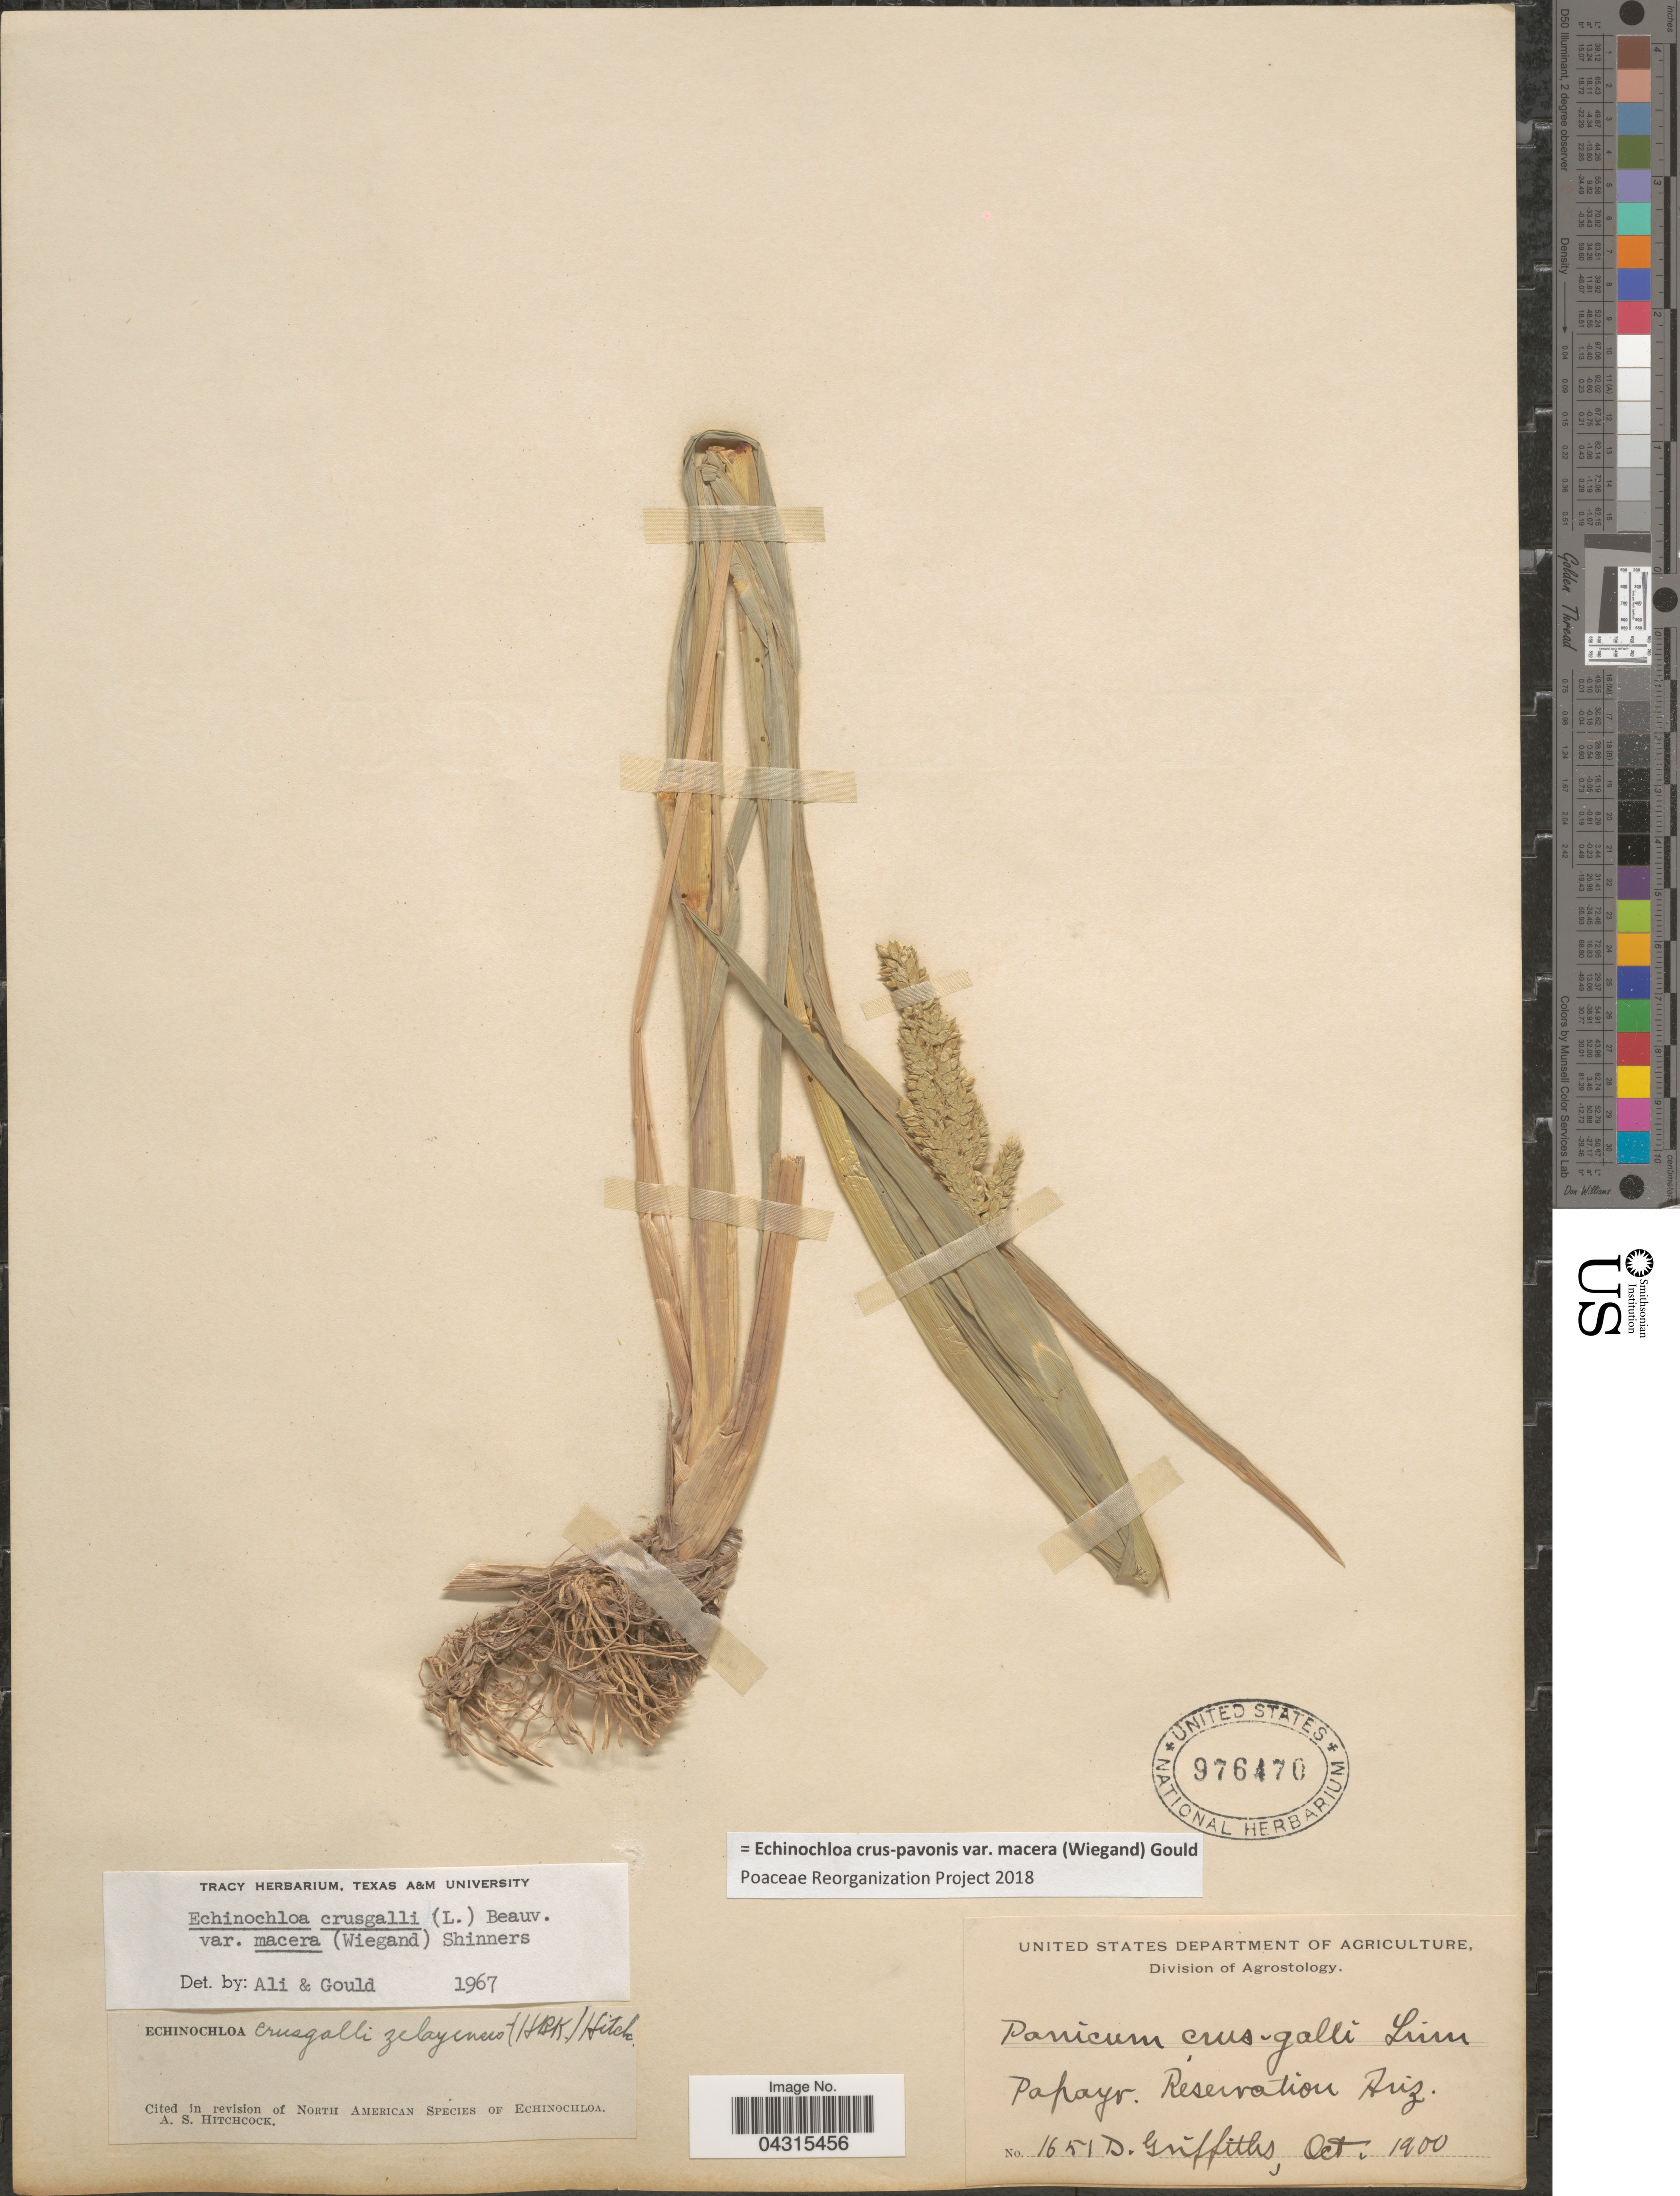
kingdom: Plantae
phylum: Tracheophyta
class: Liliopsida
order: Poales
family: Poaceae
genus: Echinochloa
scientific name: Echinochloa crus-pavonis var. macera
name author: (Wiegand) Gould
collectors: D. Griffiths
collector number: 1651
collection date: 1900-10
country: United States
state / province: Arizona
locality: Papayo. Reservation.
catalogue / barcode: US 976470